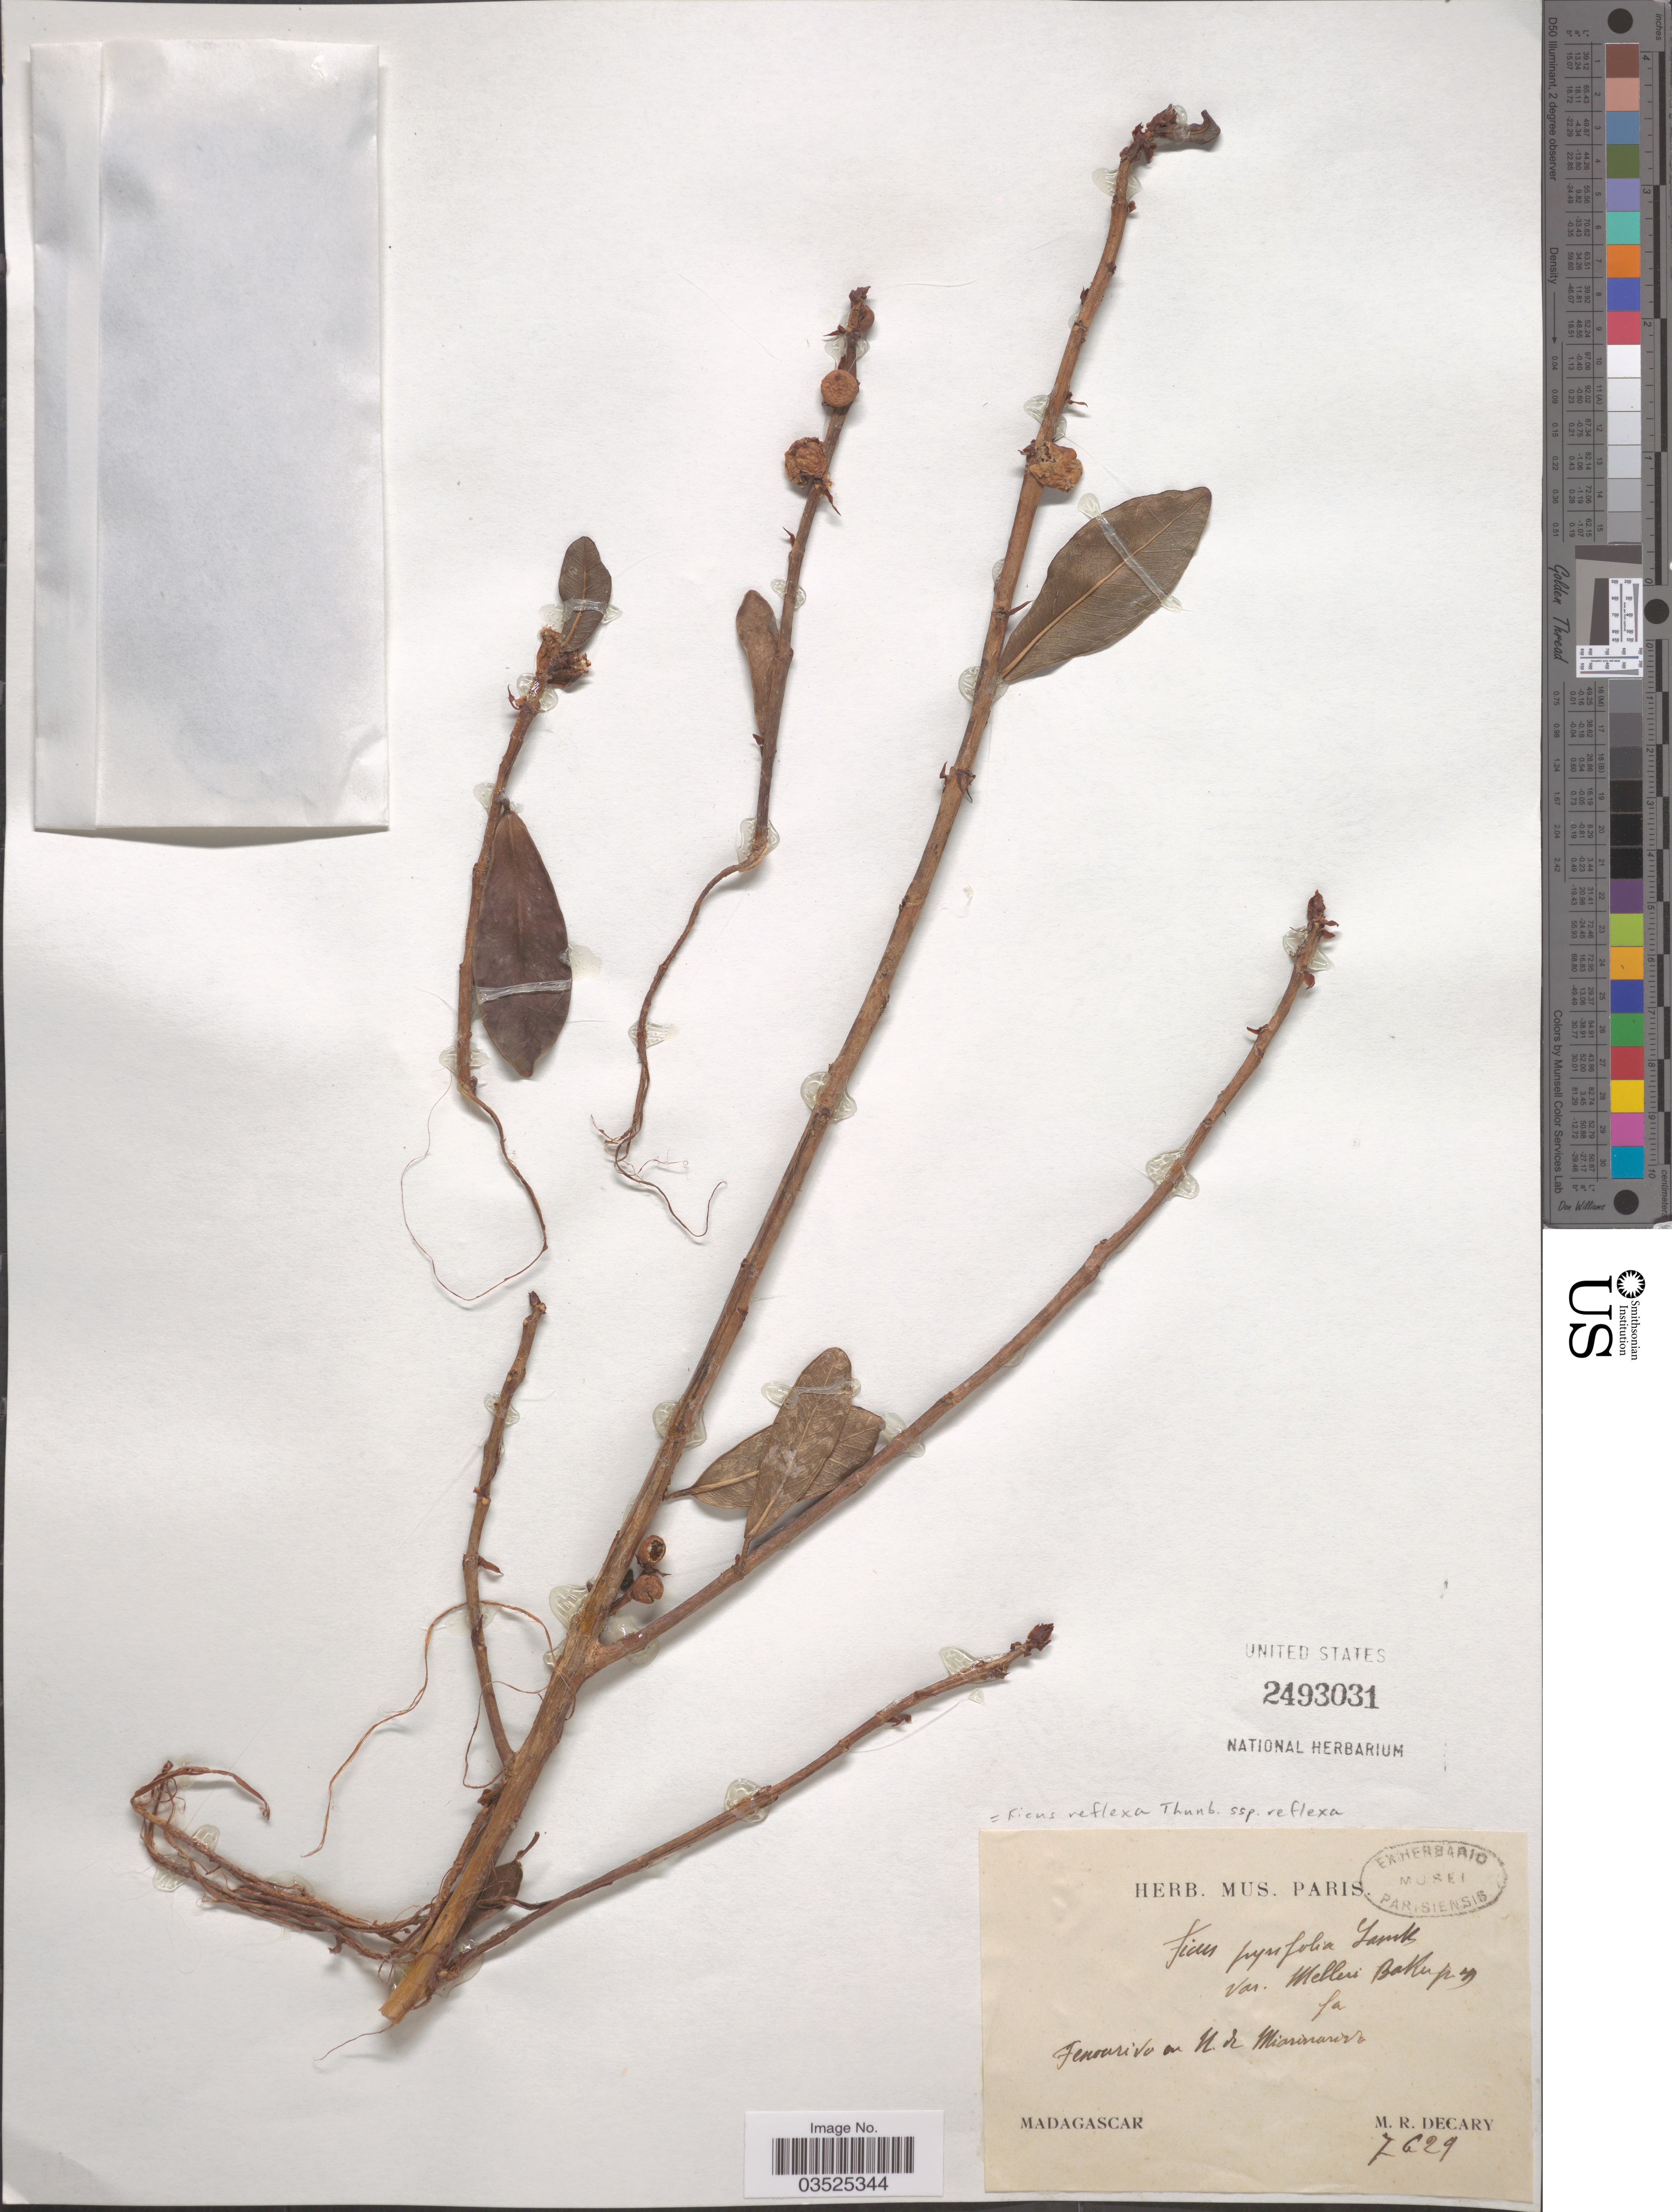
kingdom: Plantae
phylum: Tracheophyta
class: Magnoliopsida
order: Rosales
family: Moraceae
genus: Ficus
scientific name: Ficus reflexa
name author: Thunb.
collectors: R. Decary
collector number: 7629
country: Madagascar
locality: Fenoarivo en N. de Miarinarivo.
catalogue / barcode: US 2493031